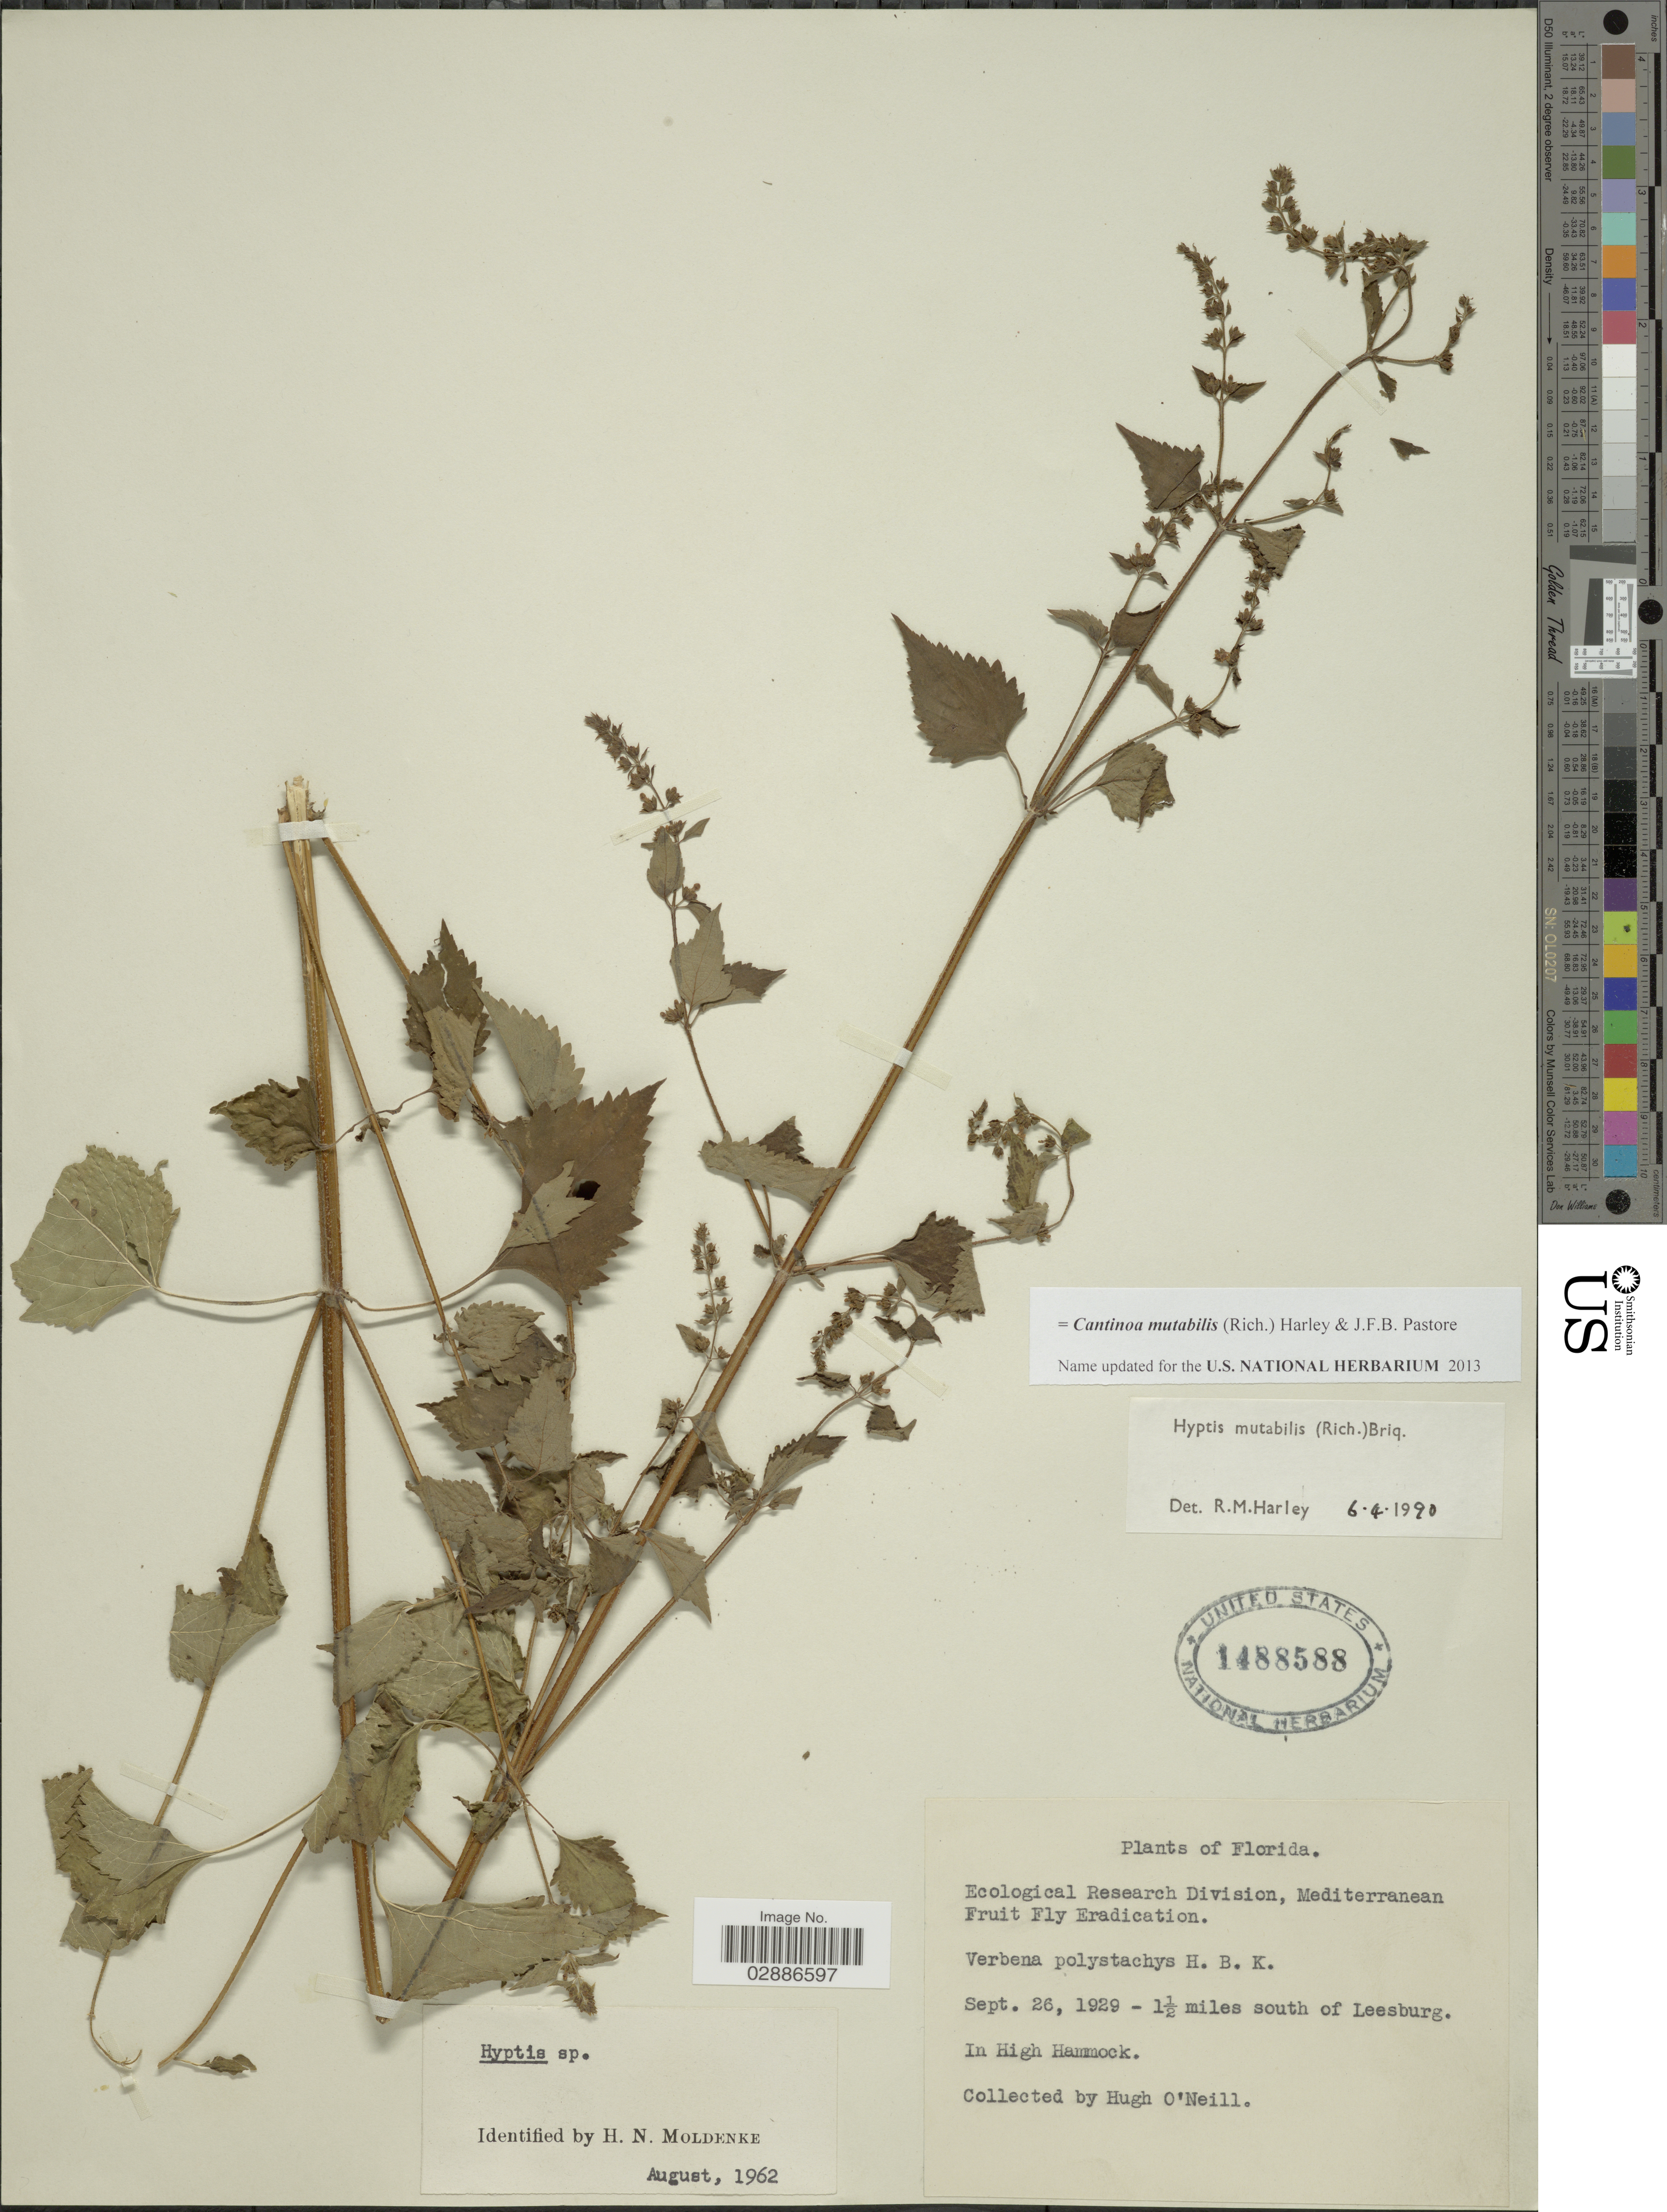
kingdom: Plantae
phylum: Tracheophyta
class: Magnoliopsida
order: Lamiales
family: Lamiaceae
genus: Cantinoa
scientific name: Cantinoa mutabilis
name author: (Epling) Harley & J.F.B. Pastore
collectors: H. O'Neill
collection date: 1929-09-26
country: United States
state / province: Florida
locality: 1½ miles south of Leesburg, In High Hammock.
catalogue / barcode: US 1488588